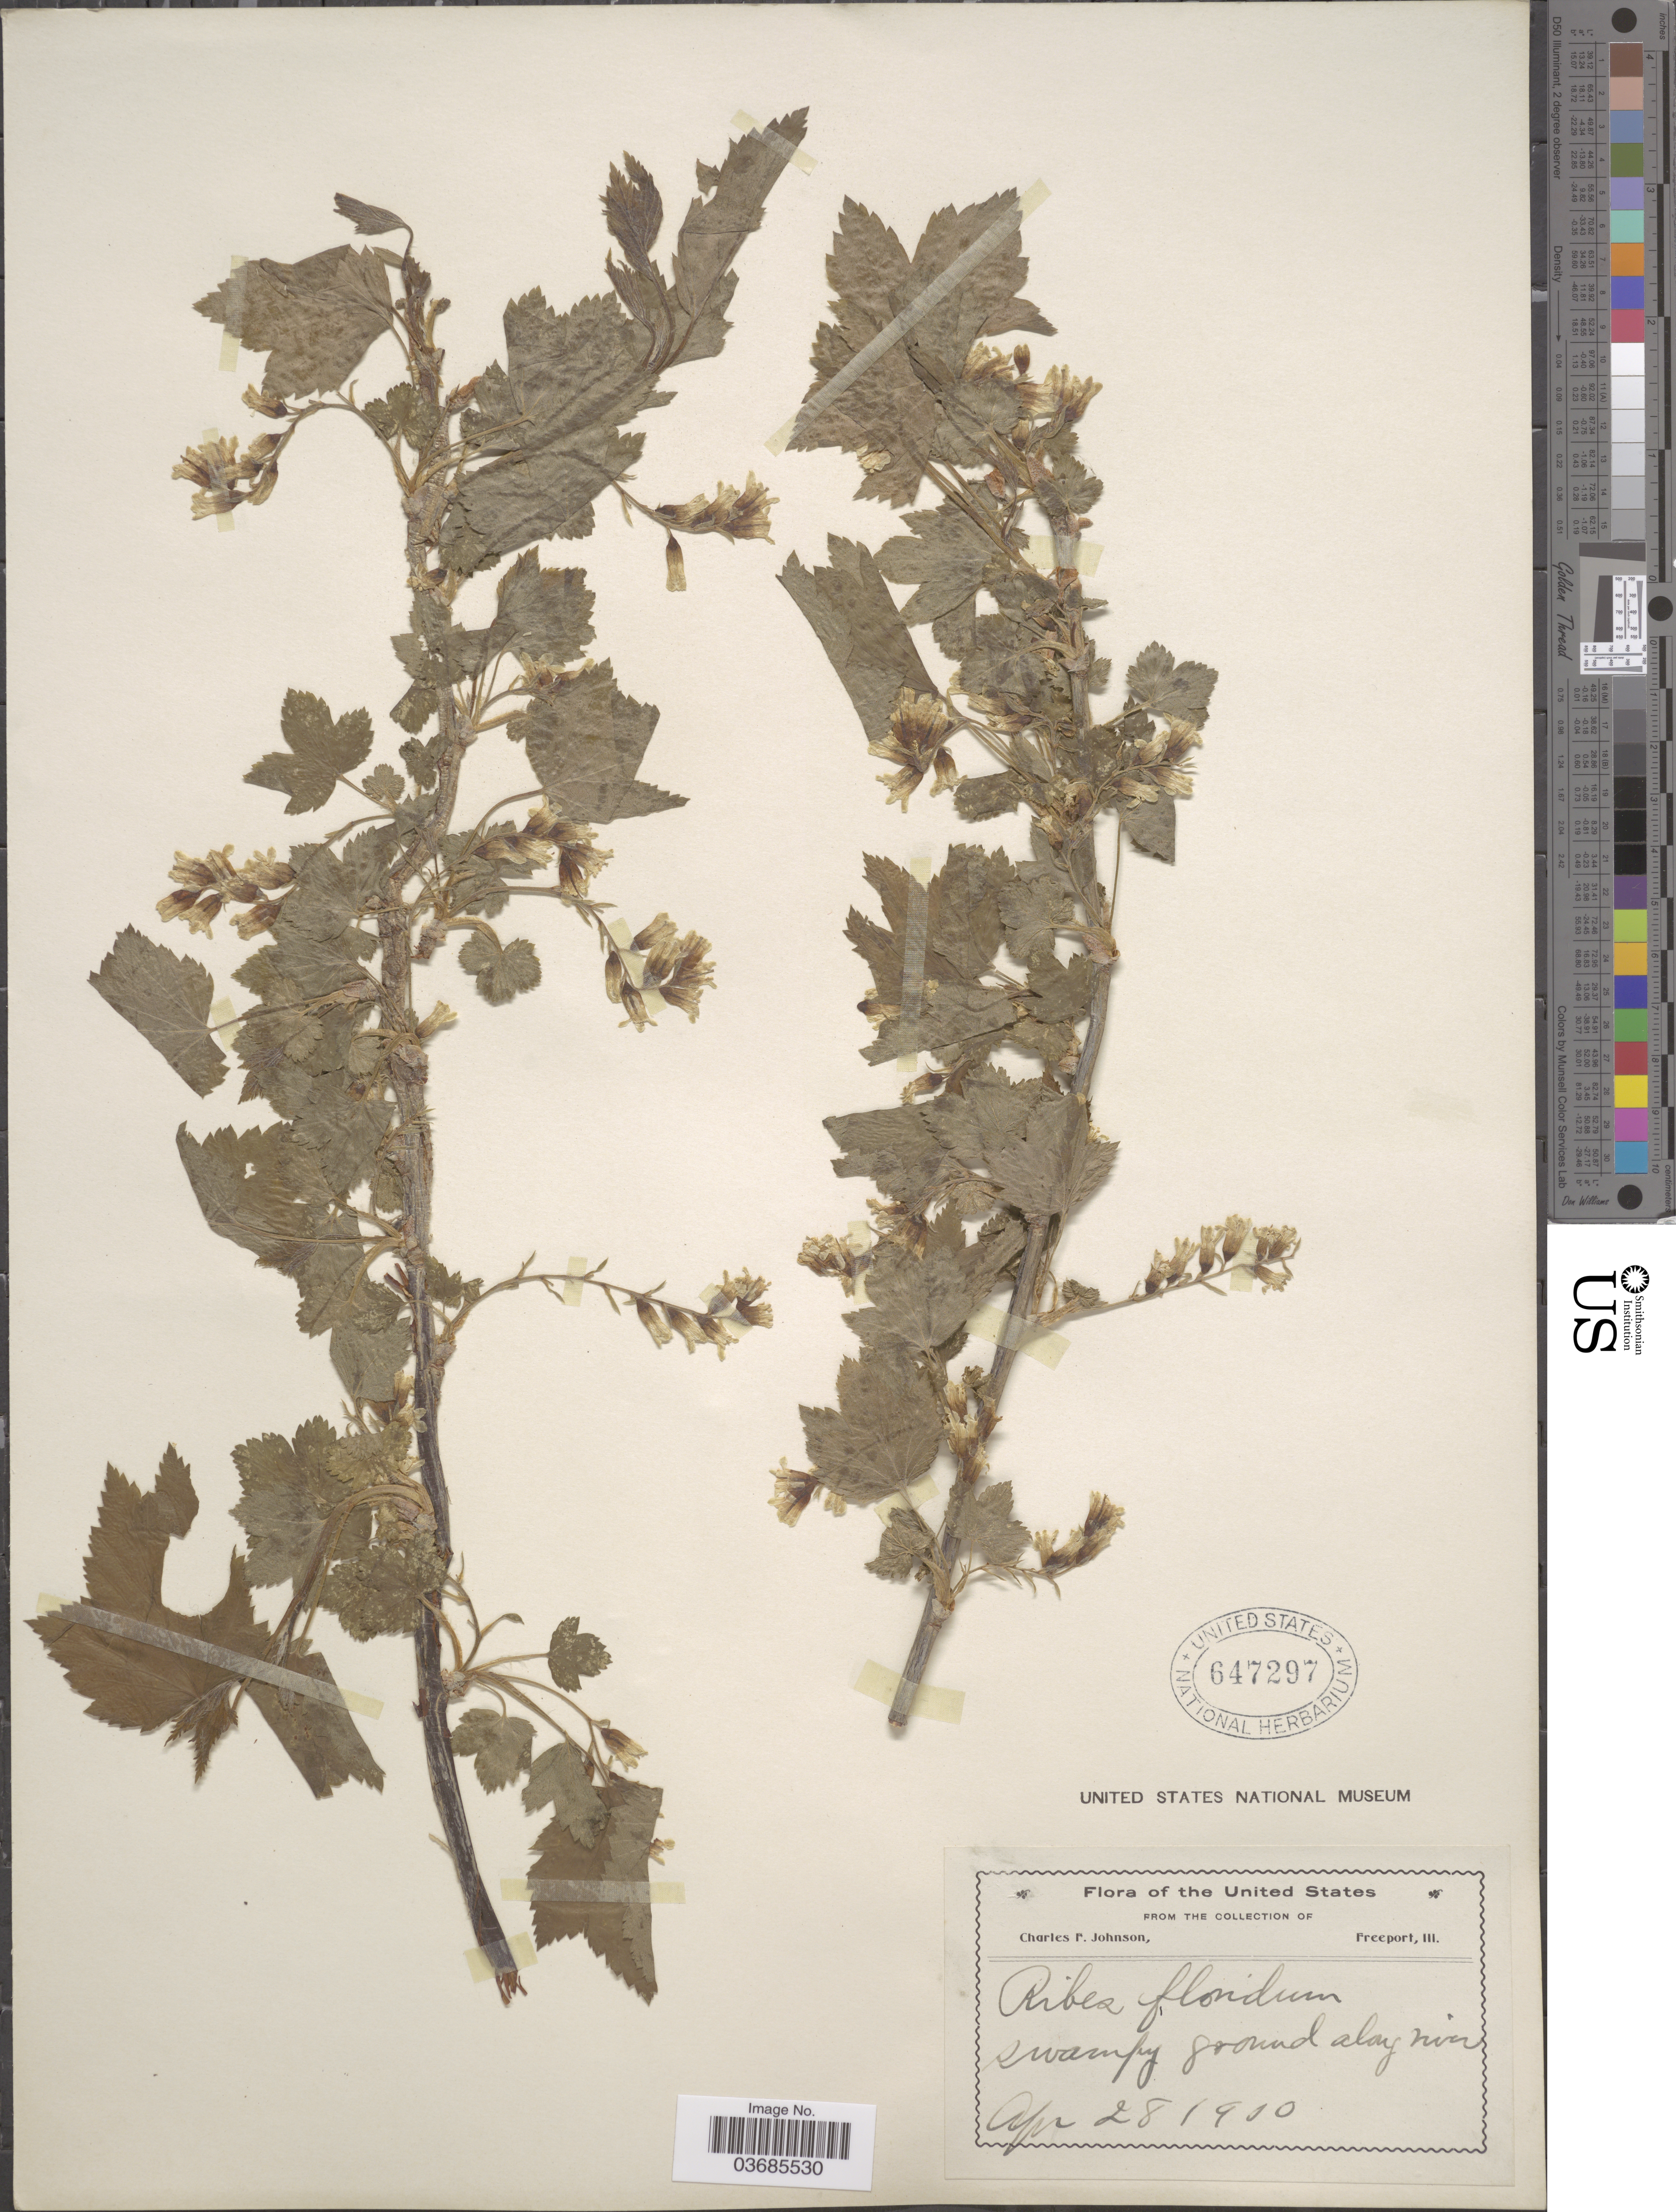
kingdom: Plantae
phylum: Tracheophyta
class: Magnoliopsida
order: Saxifragales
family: Grossulariaceae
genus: Ribes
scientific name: Ribes americanum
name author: Mill.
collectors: C. Johnson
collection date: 1900-04-28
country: United States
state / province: Illinois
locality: Freeport.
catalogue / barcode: US 647297